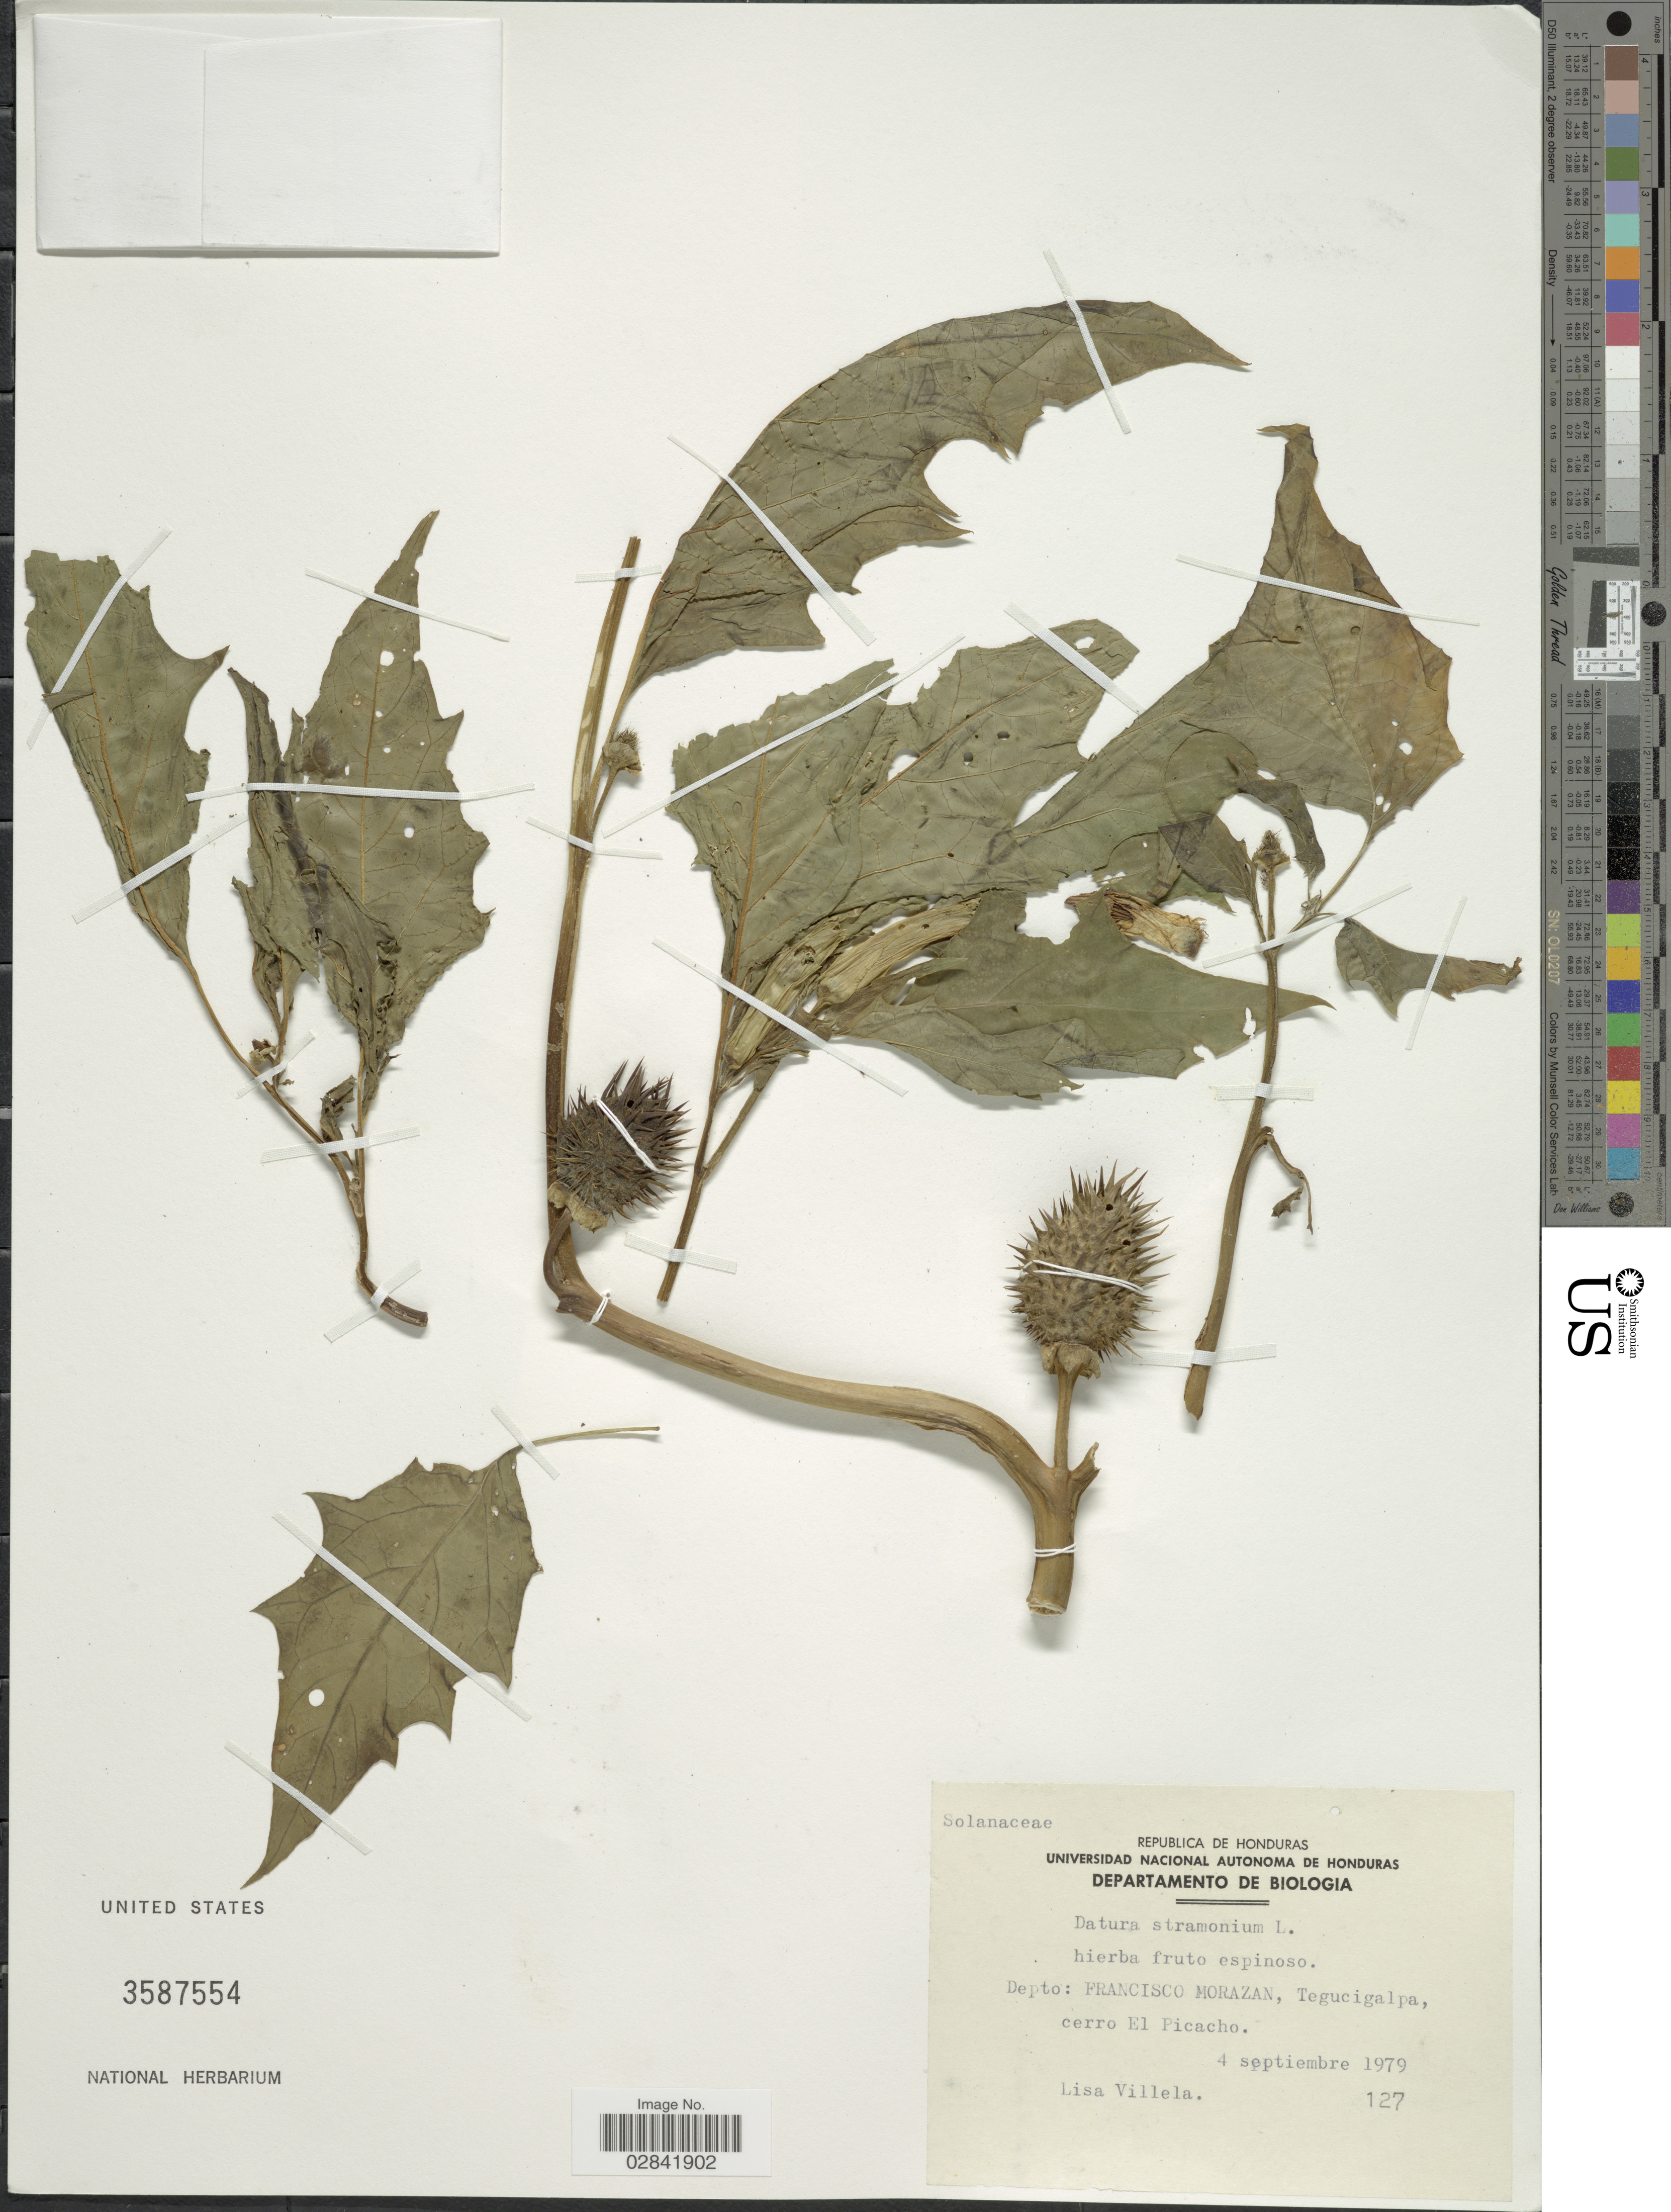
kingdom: Plantae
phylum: Tracheophyta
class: Magnoliopsida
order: Solanales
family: Solanaceae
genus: Datura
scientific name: Datura stramonium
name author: L.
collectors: L. Villela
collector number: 127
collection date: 1979-09-04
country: Honduras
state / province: Fco. Morazán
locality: Depto: Francisco Morazan, Tegucigalpa, cerro El Picacho.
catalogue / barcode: US 3587554